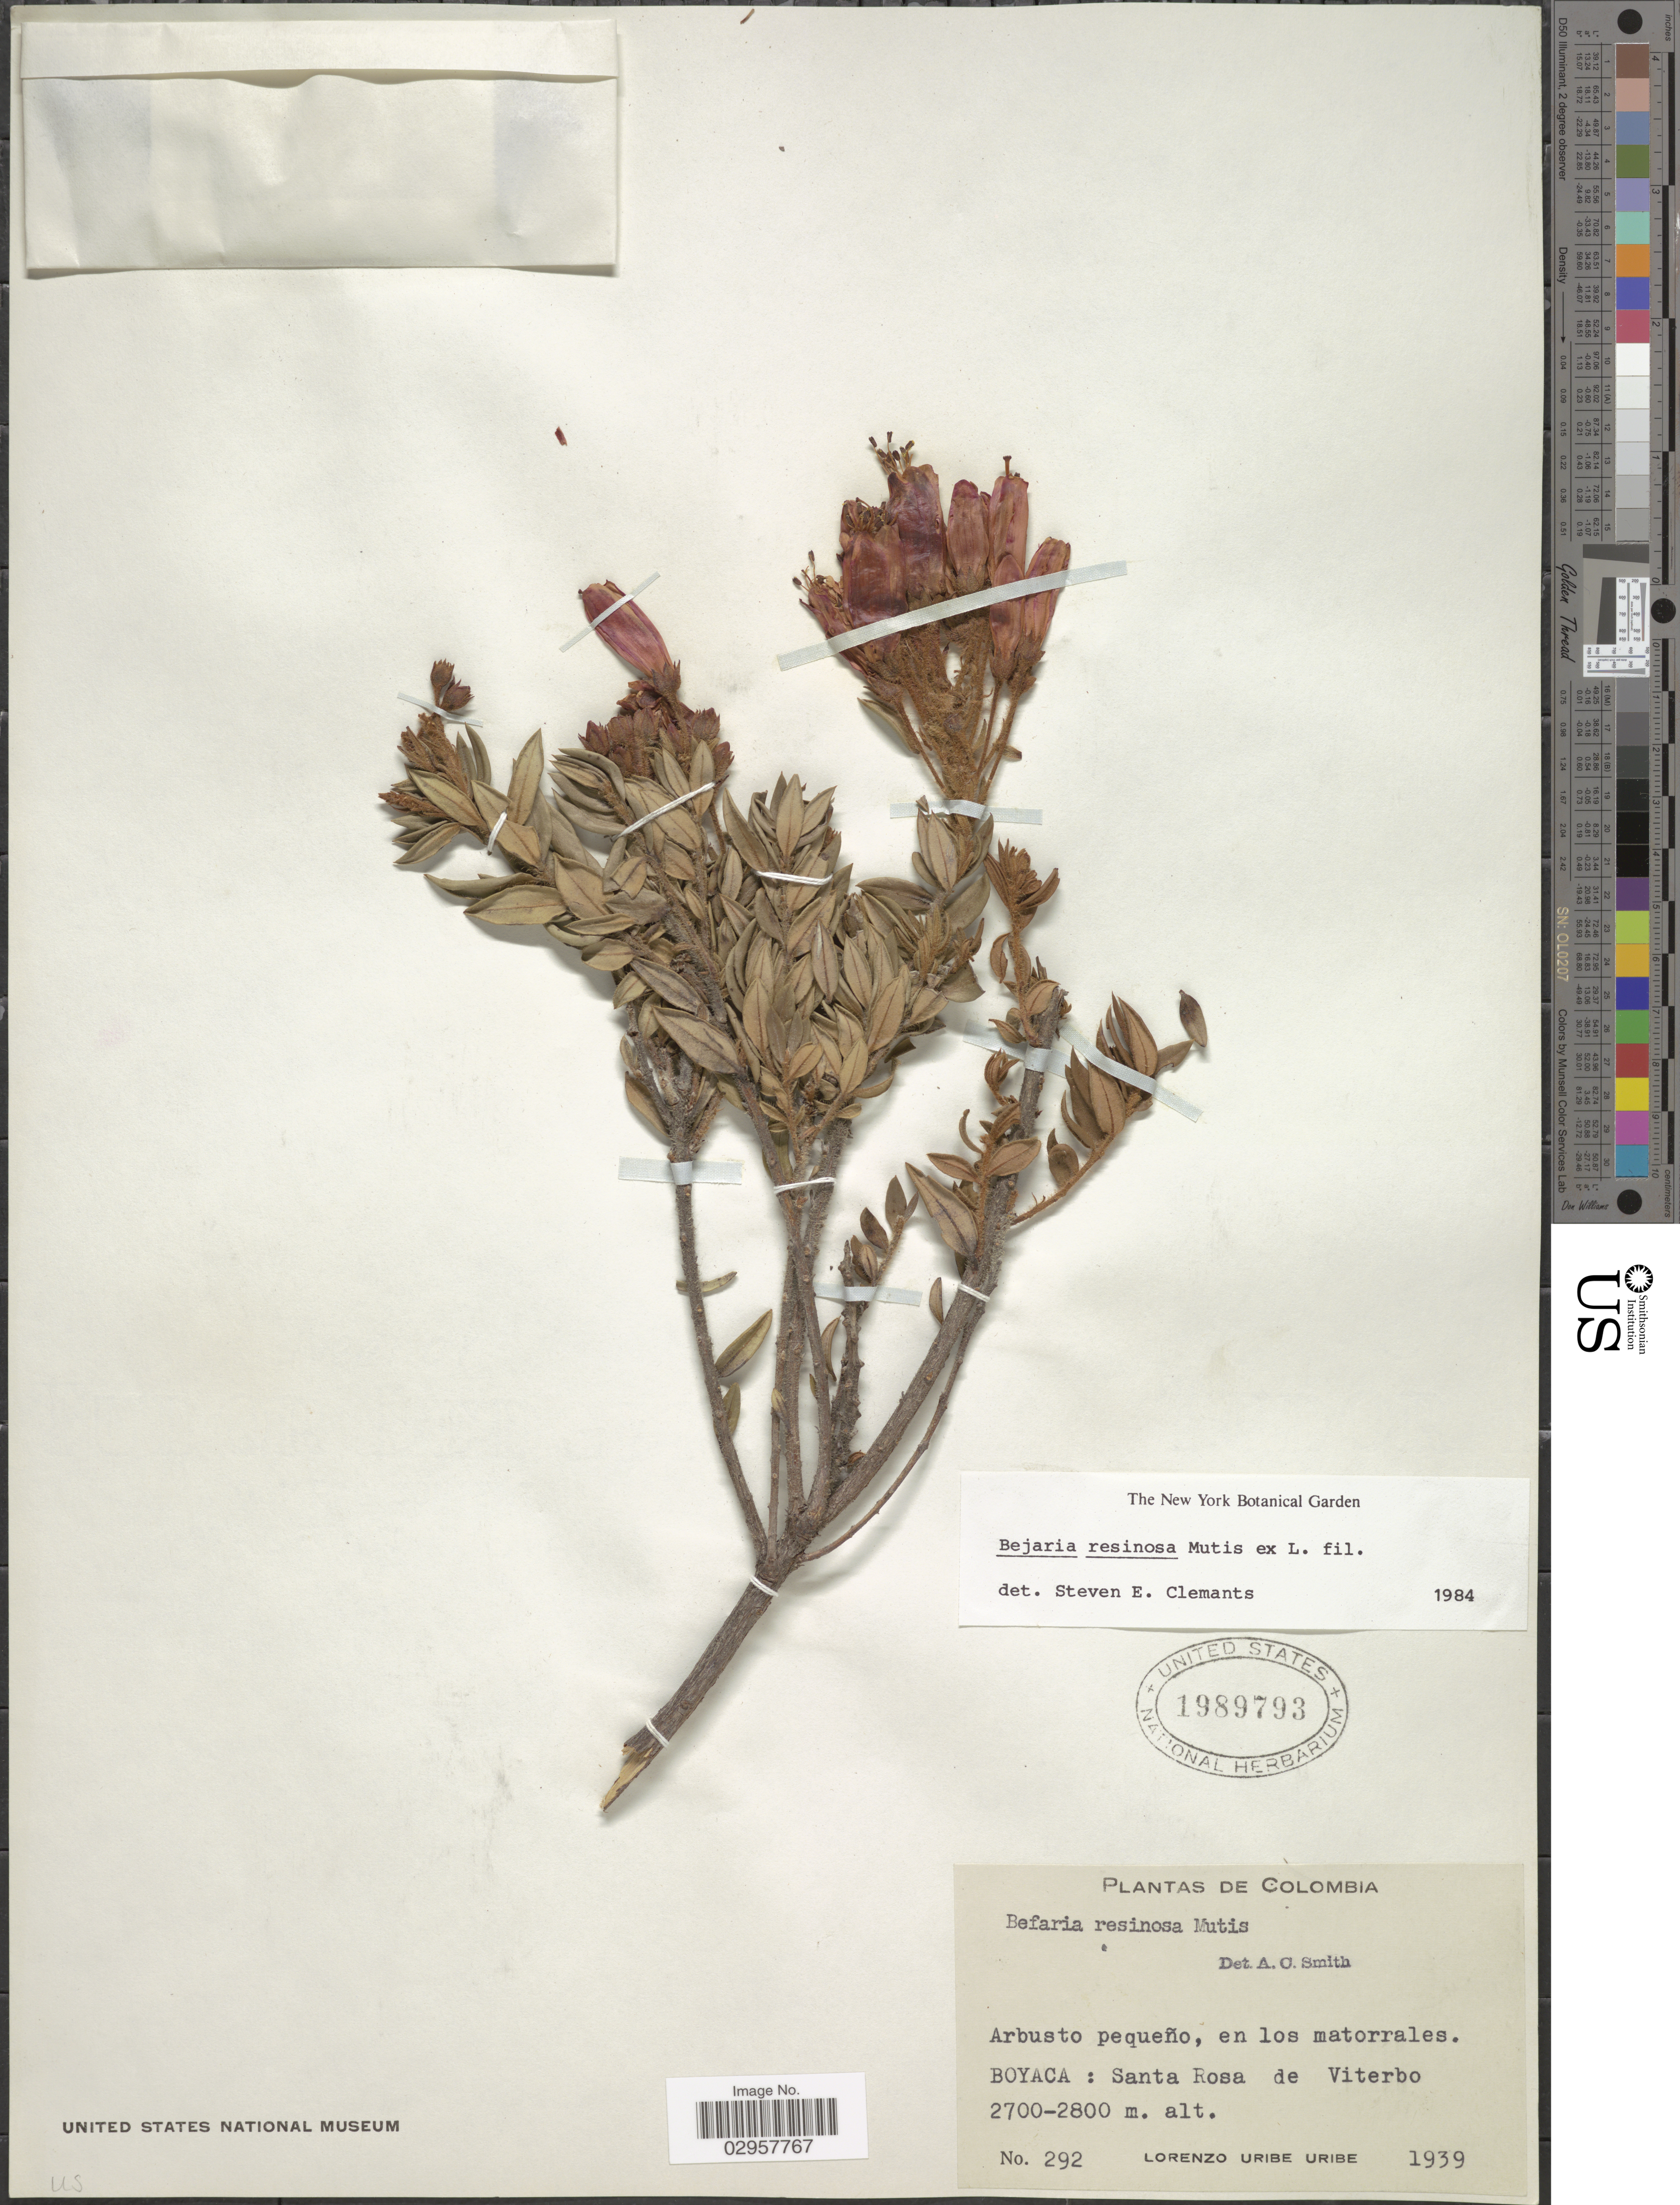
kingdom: Plantae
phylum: Tracheophyta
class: Magnoliopsida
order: Ericales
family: Ericaceae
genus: Befaria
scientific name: Befaria resinosa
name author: Mutis ex L. f.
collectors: L. Uribe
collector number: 292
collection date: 1939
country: Colombia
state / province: Boyacá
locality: Santa Rosa de Viterbo.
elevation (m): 2700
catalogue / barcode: US 1989793